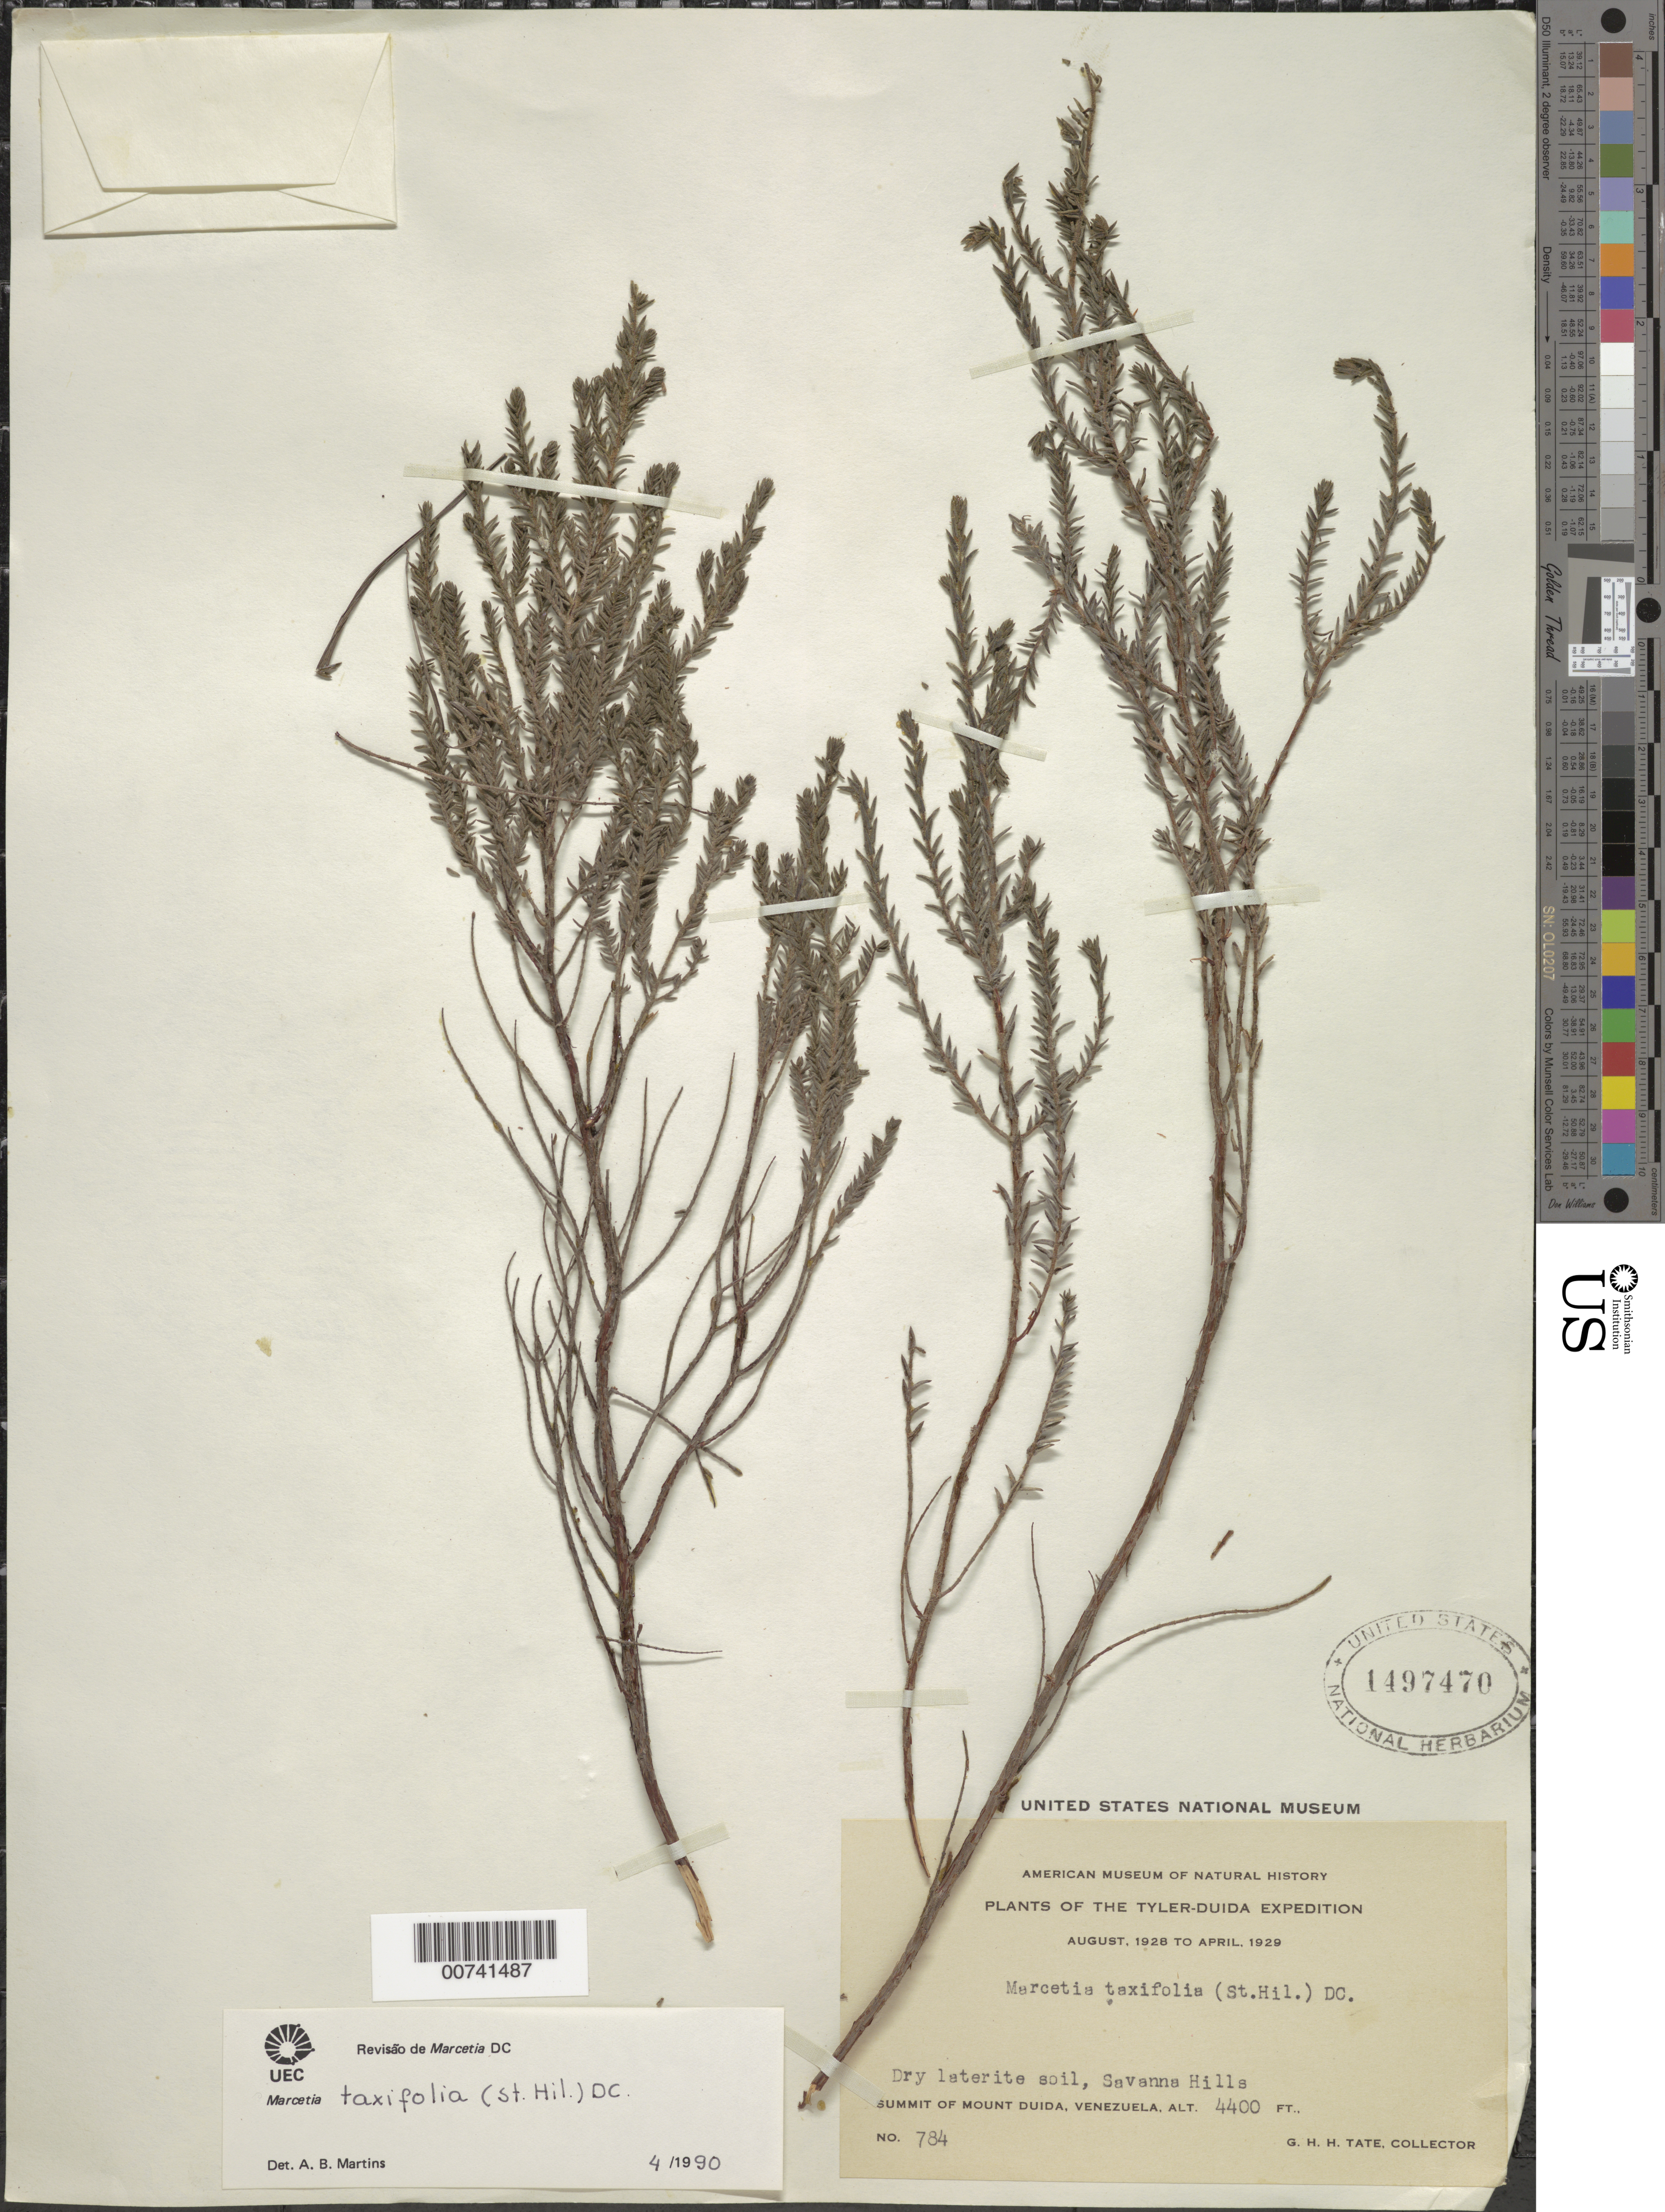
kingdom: Plantae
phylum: Tracheophyta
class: Magnoliopsida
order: Myrtales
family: Melastomataceae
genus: Marcetia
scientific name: Marcetia taxifolia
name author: (A. St.-Hil.) DC.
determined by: Martins, A. B.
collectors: G. H. H.Tate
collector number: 784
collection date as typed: Aug-28 to Apr-29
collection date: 1928-08/1929-04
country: Venezuela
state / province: Amazonas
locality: Mount Duida, summit, savanna hills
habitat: Dry laterite soil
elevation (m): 1341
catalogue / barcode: US 1497470